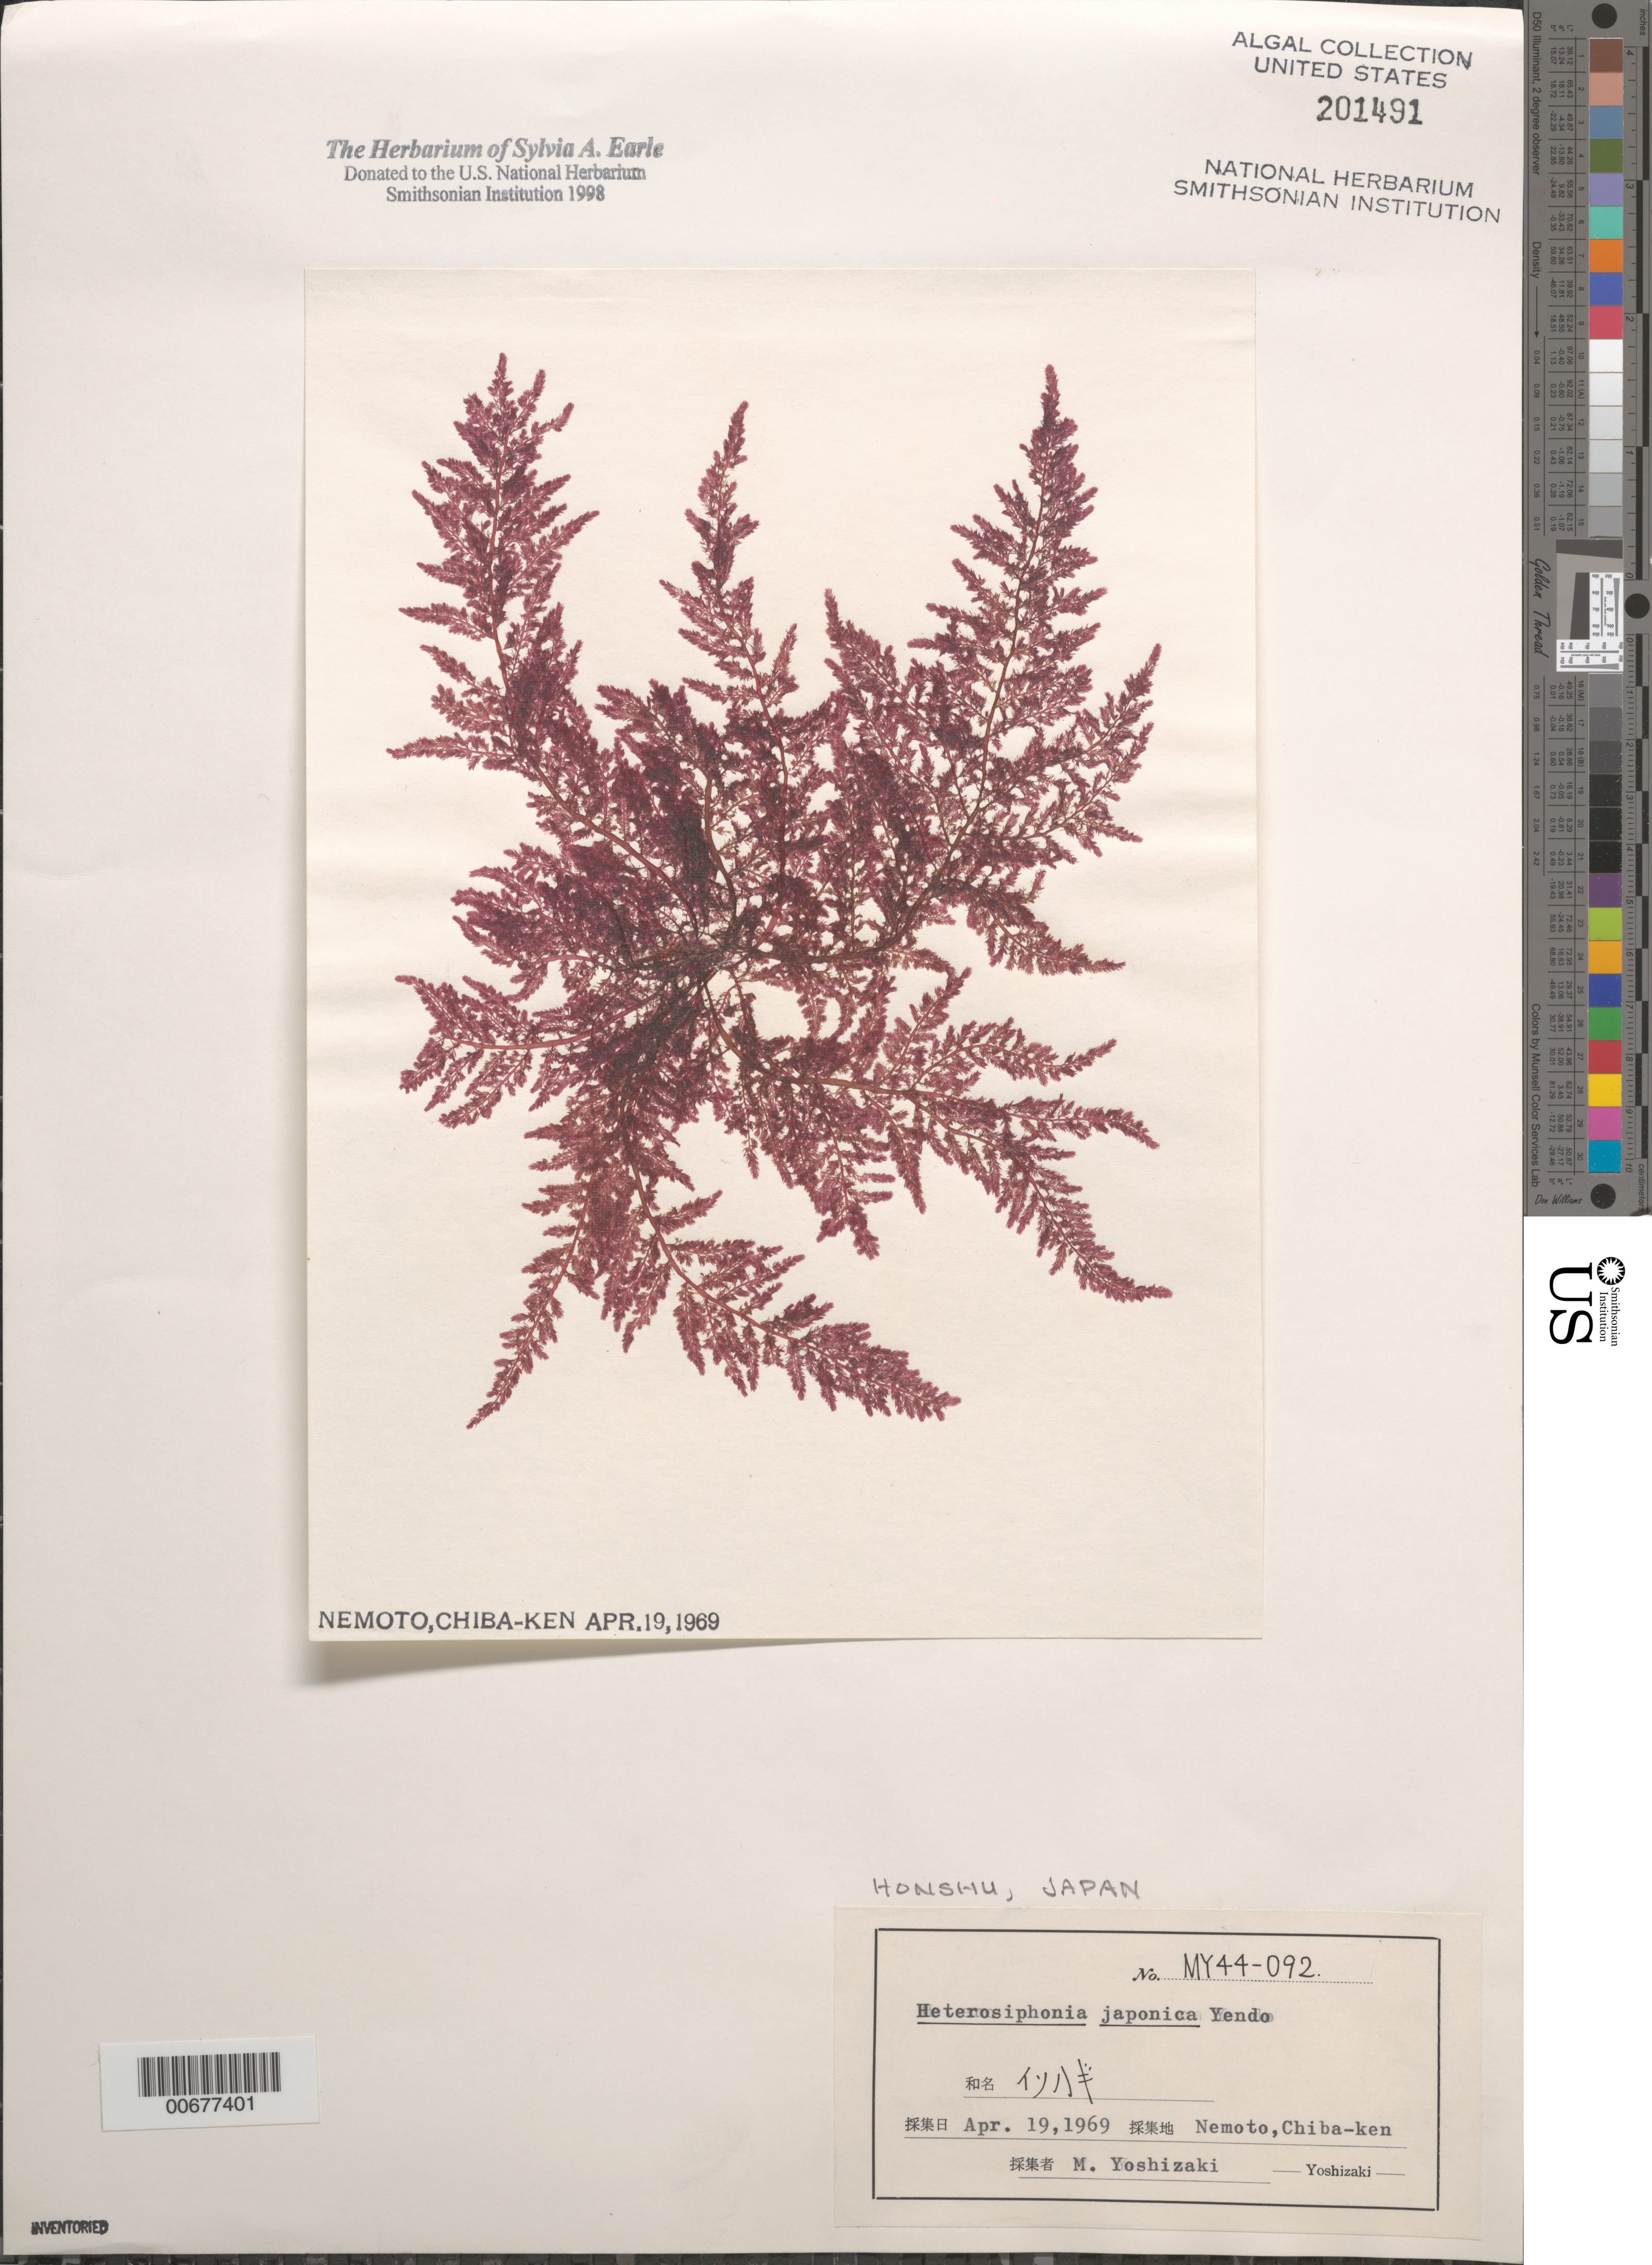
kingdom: Plantae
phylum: Rhodophyta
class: Florideophyceae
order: Ceramiales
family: Dasyaceae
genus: Dasysiphonia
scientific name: Dasysiphonia japonica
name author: (Yendo) H.-S. Kim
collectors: M. Yoshizaki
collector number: MY 44-092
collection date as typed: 19 Apr 1969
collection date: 1969-04-19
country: Japan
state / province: Tiba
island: Honshu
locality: Nemoto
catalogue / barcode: US 201491